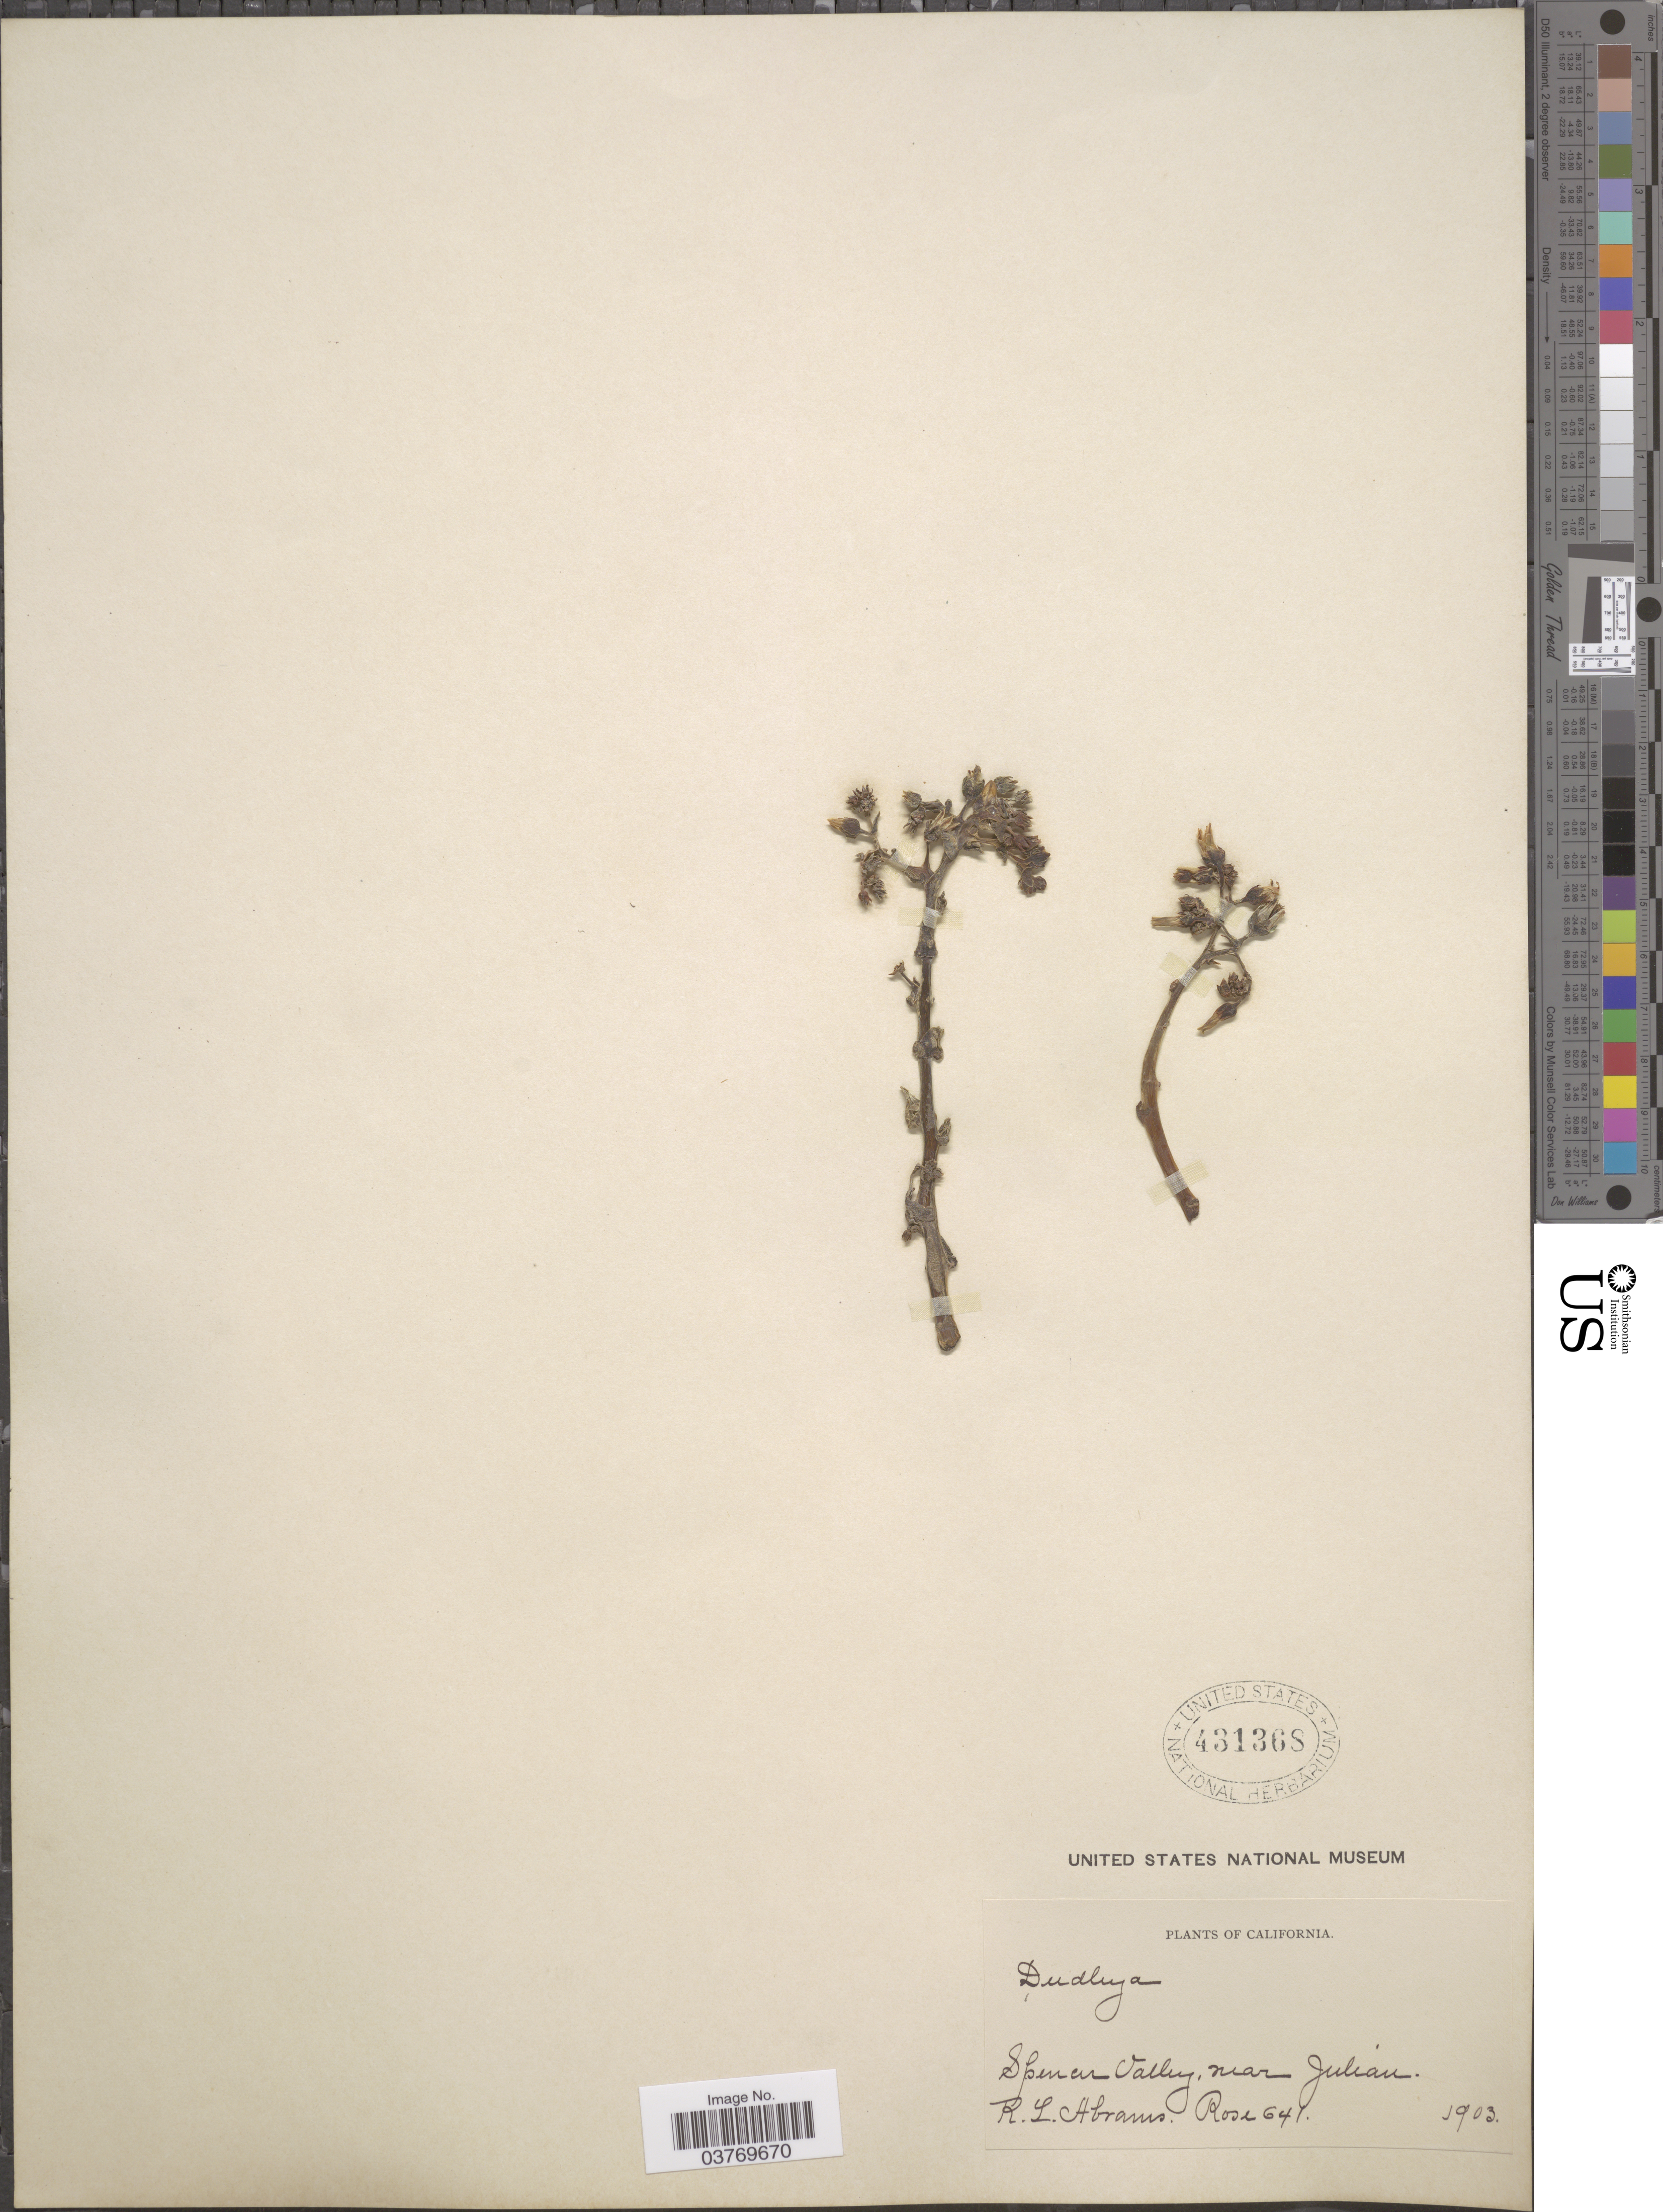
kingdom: Plantae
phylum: Tracheophyta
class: Magnoliopsida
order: Saxifragales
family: Crassulaceae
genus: Dudleya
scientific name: Dudleya delicata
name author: Rose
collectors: R. Abrams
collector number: Rose 641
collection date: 1903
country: United States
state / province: California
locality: Spencer Valley, near Julian.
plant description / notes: Possible type?? of Dudleya delicata Rose (protologue cites Abrams [s.n.], 1903)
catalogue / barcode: US 431368